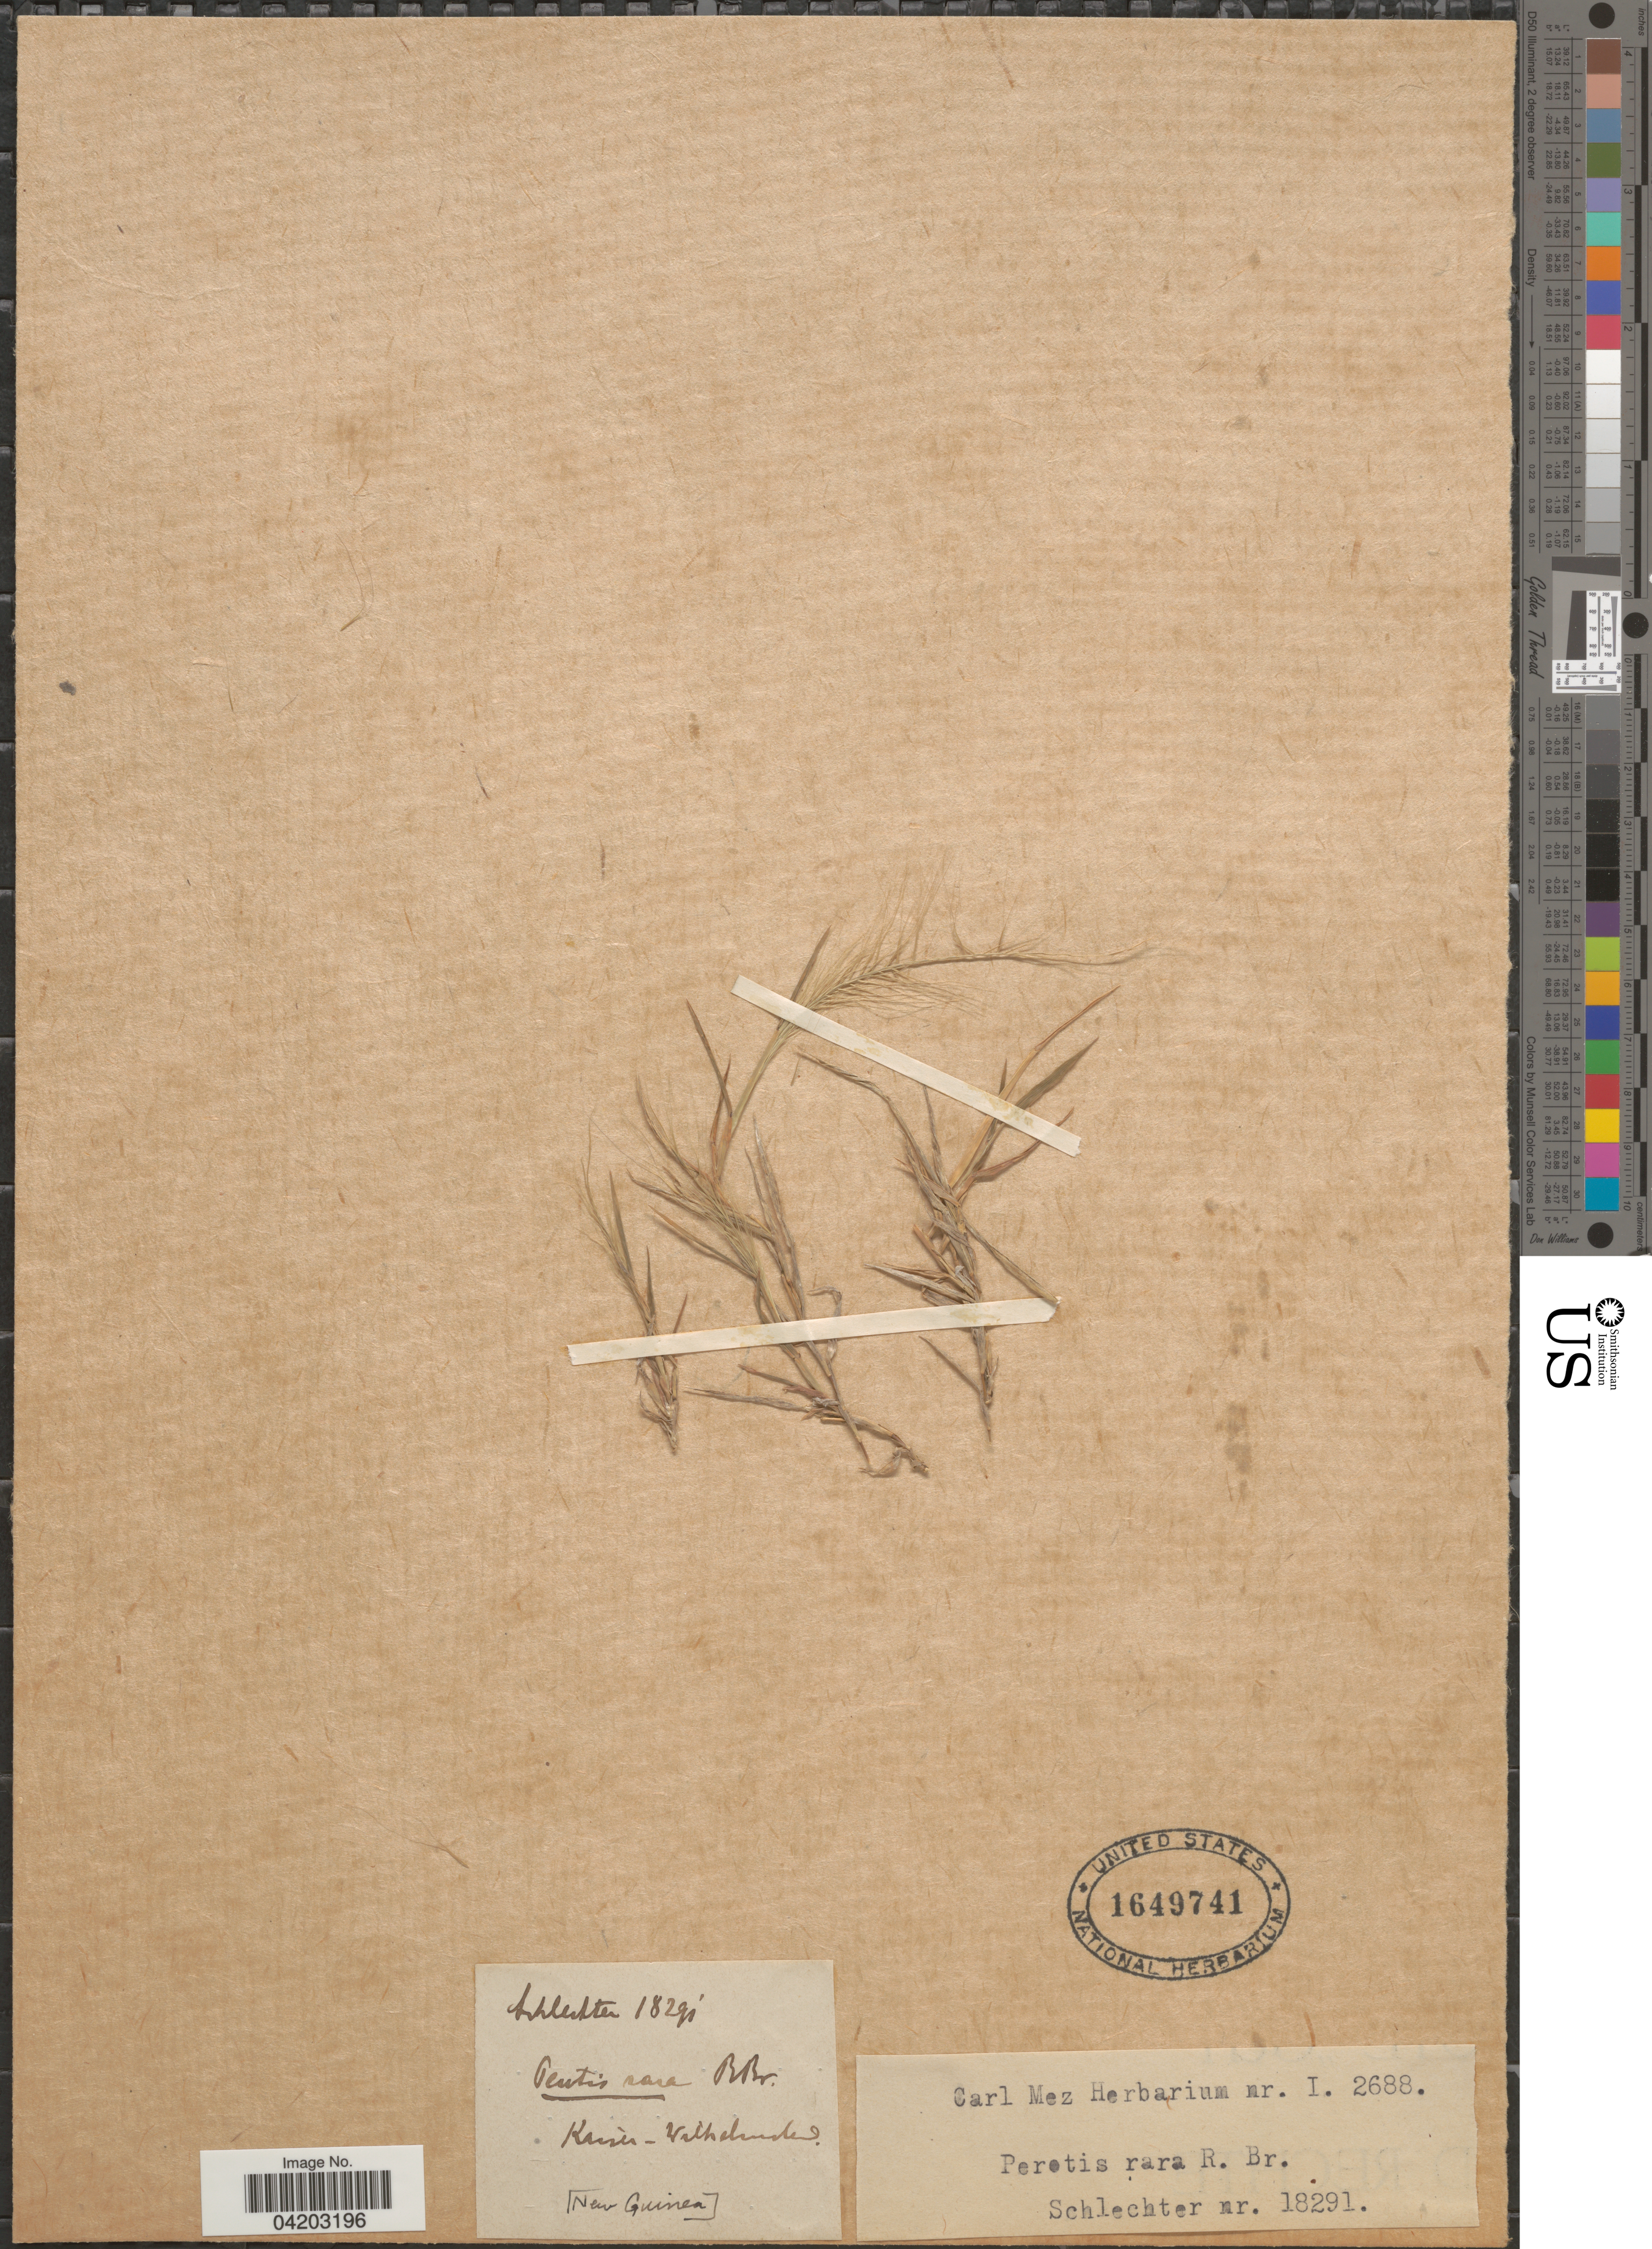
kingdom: Plantae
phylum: Tracheophyta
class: Liliopsida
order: Poales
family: Poaceae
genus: Perotis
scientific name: Perotis rara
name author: R. Br.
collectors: Schlechter, --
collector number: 18291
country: Papua New Guinea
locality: Kaiser- Wilhemsted. New Guinea.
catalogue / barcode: US 1649741